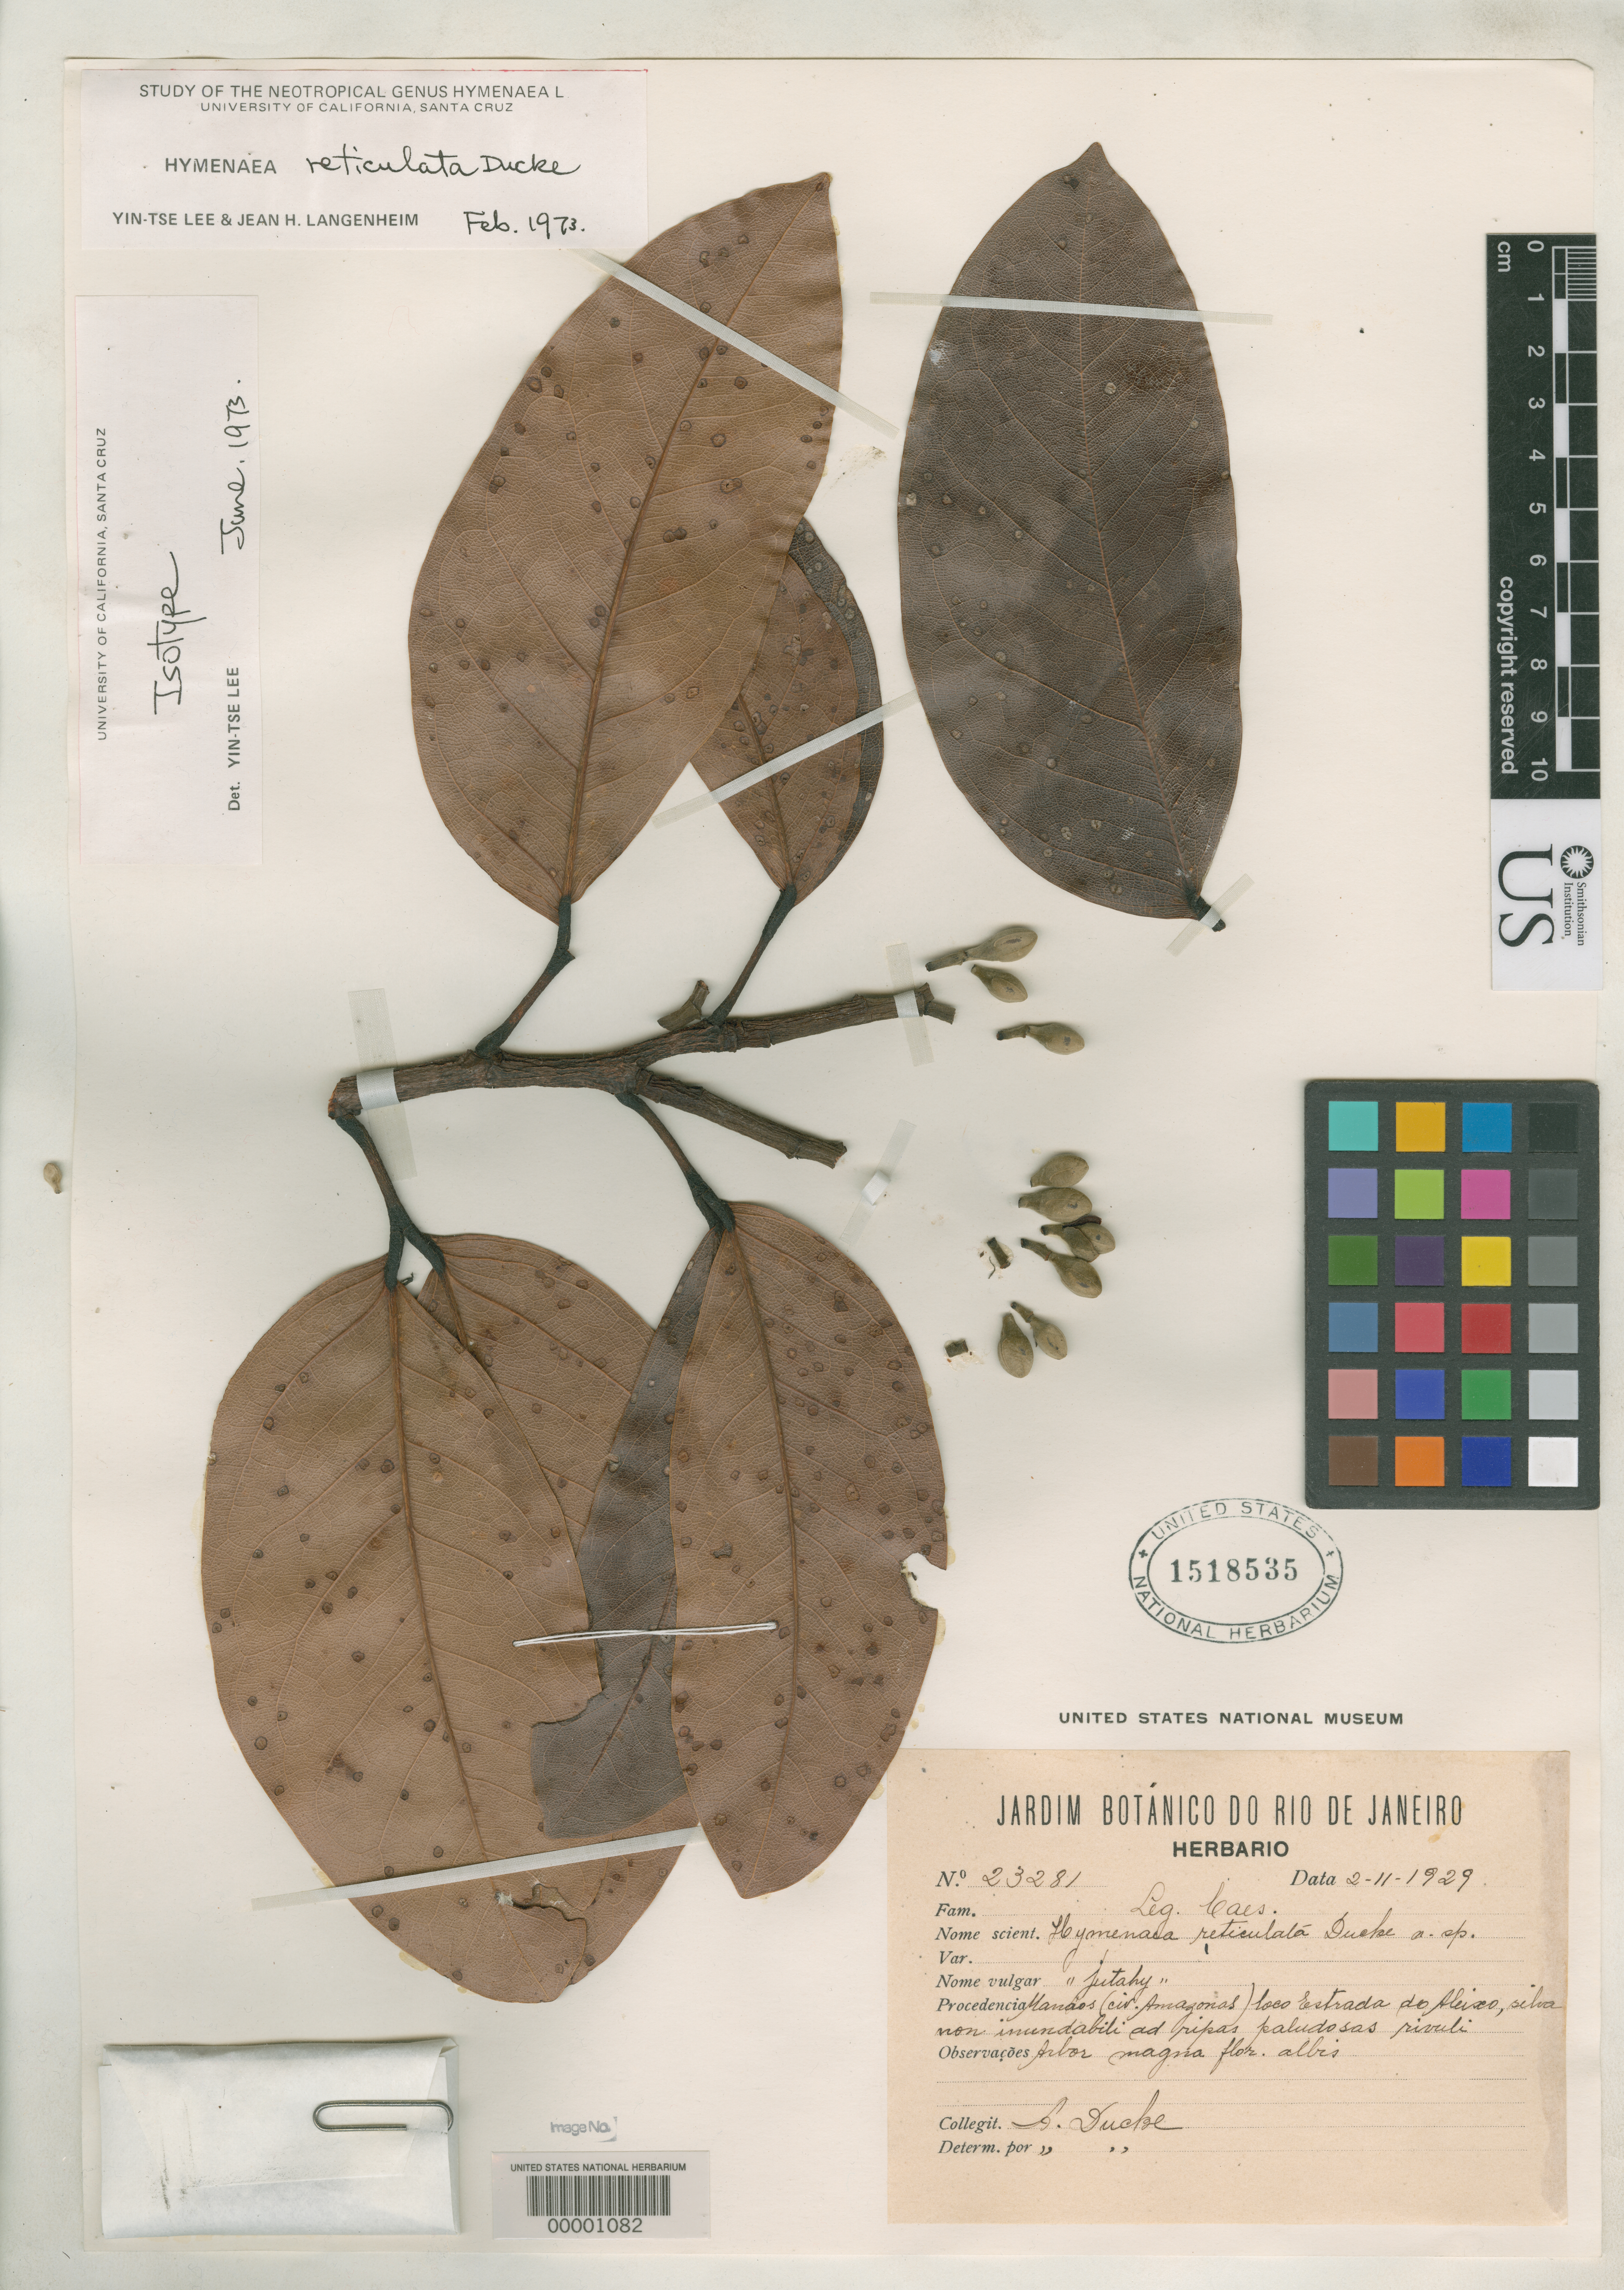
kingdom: Plantae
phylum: Tracheophyta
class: Magnoliopsida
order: Fabales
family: Fabaceae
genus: Hymenaea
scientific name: Hymenaea reticulata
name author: Ducke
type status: Isotype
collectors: A. Ducke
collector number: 23281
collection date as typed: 02 Nov 1929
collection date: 1929-11-02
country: Brazil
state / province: Amazonas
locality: Prope Manaos.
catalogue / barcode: US 1518535